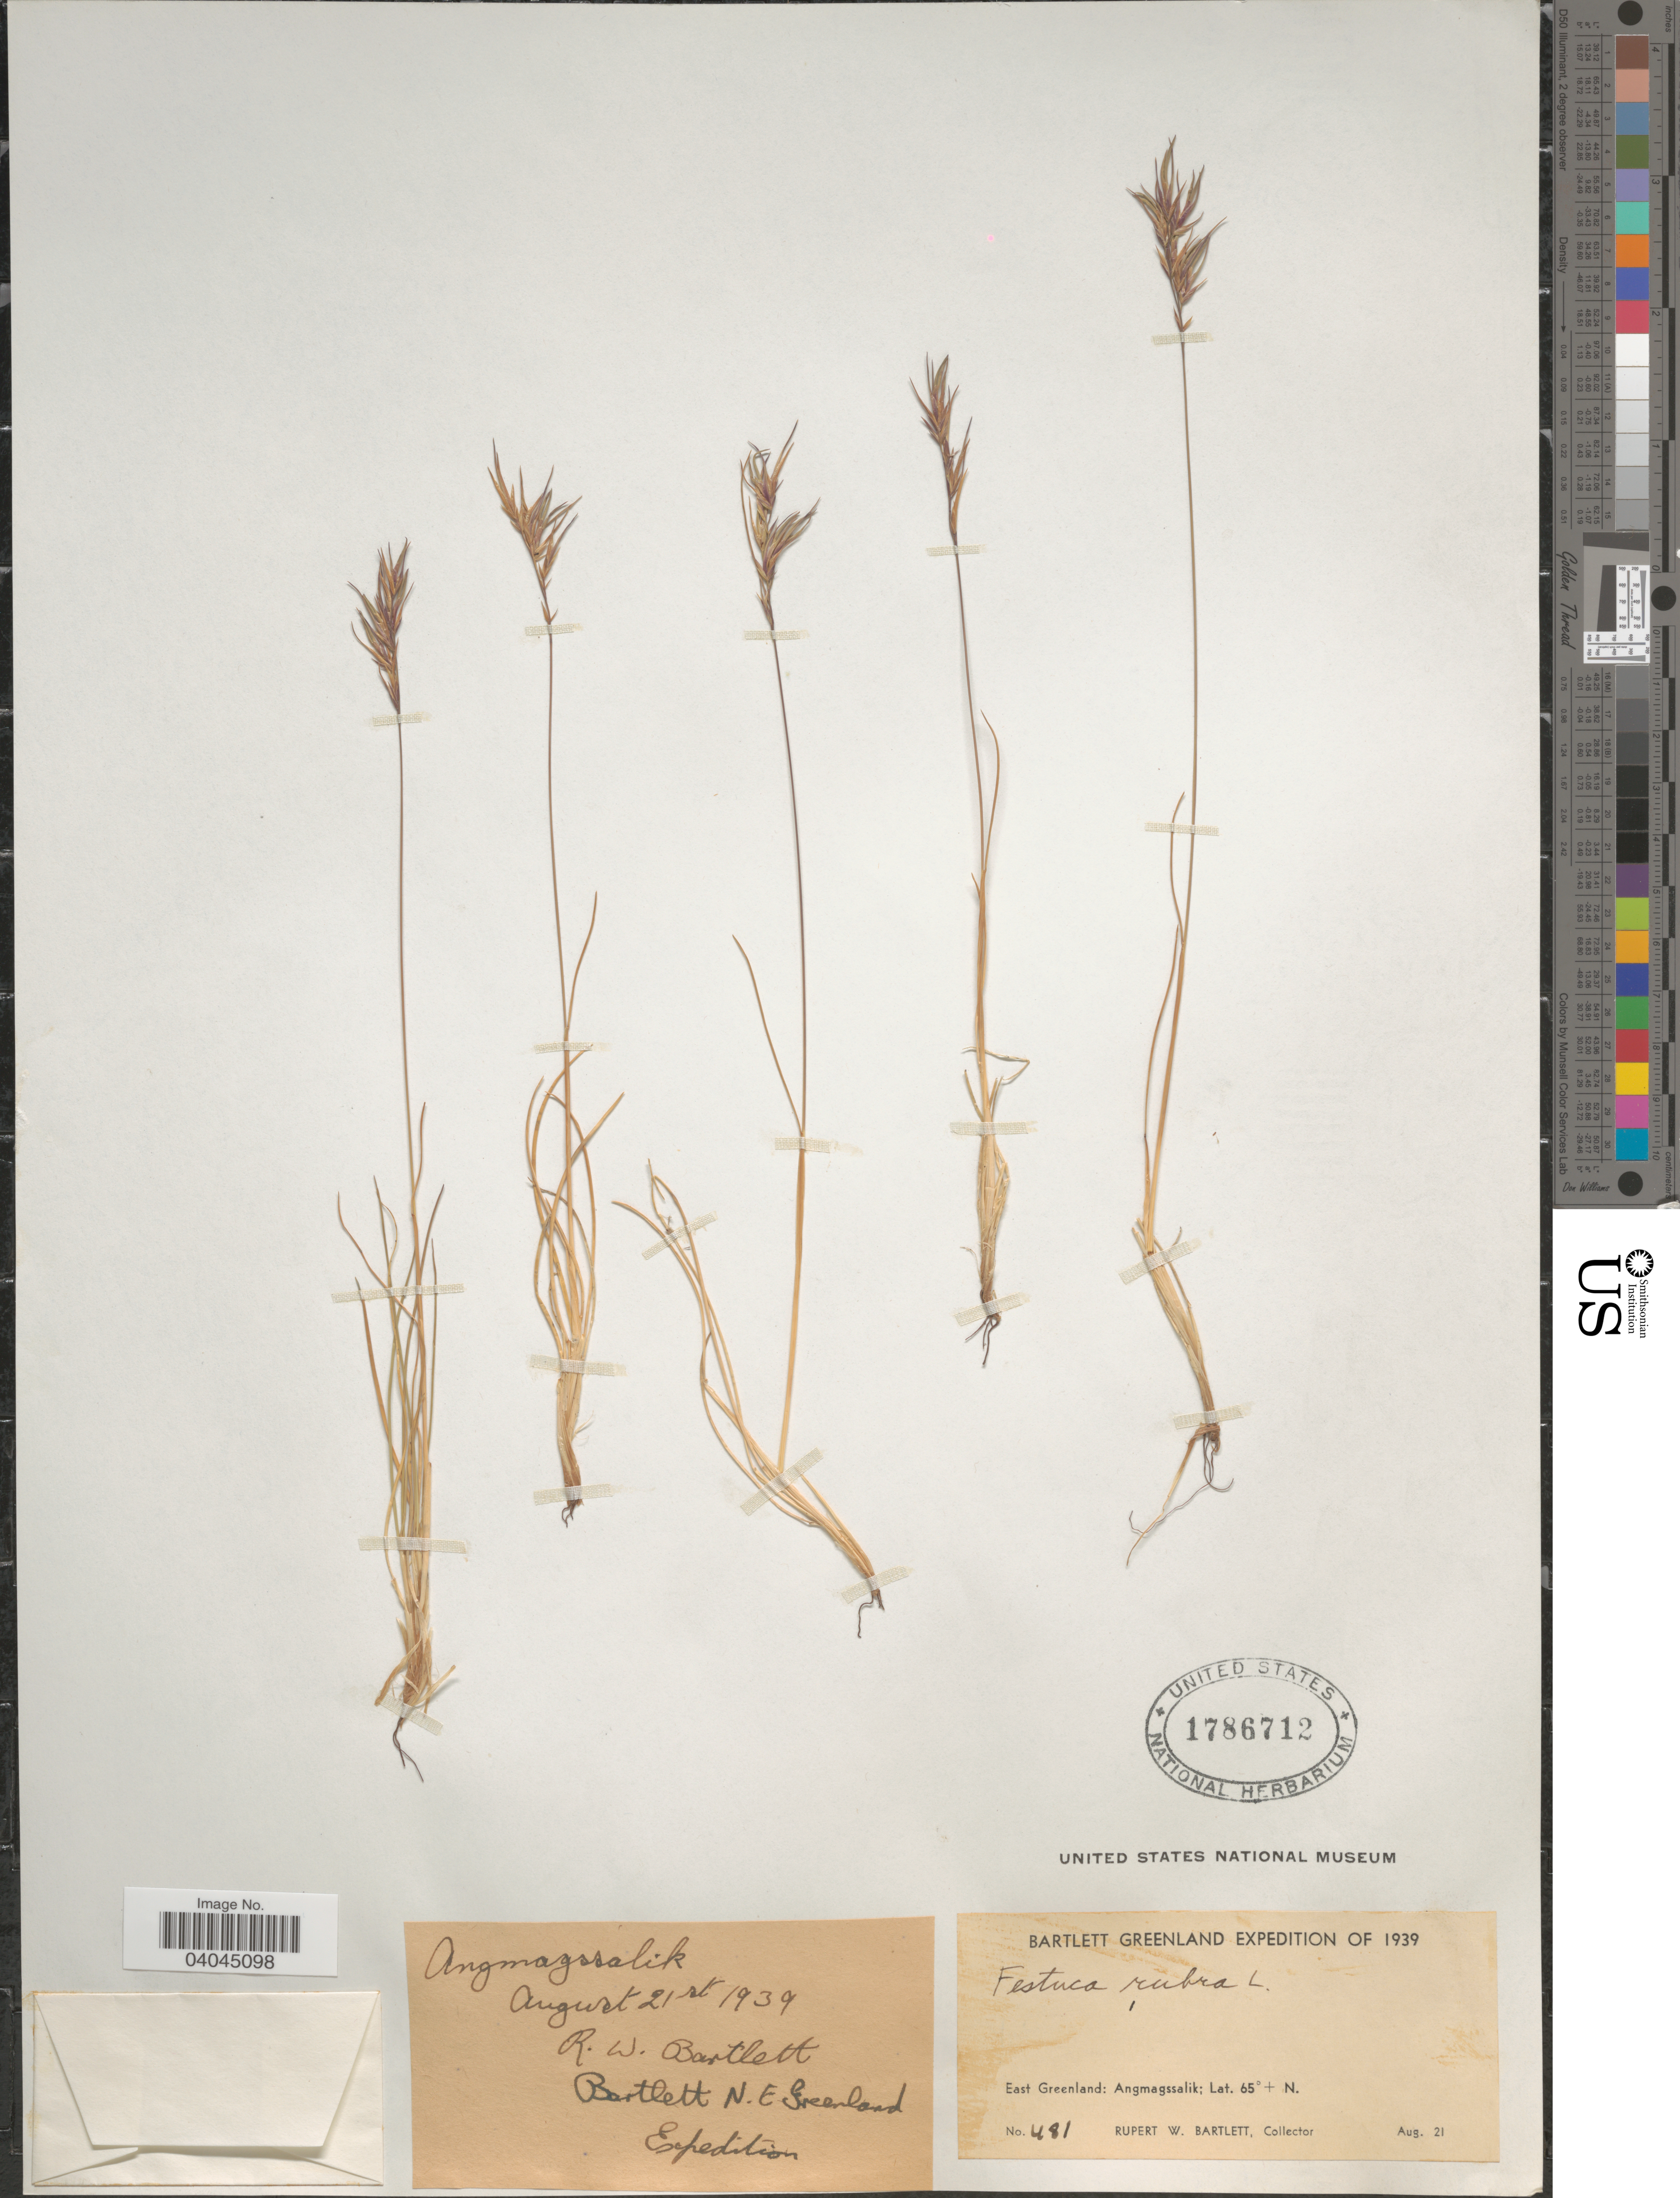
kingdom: Plantae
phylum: Tracheophyta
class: Liliopsida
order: Poales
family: Poaceae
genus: Festuca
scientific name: Festuca rubra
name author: L.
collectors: R. W. Bartlett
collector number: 481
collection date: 1939-08-21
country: Greenland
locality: East Greenland: Angmagssalik.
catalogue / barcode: US 1786712